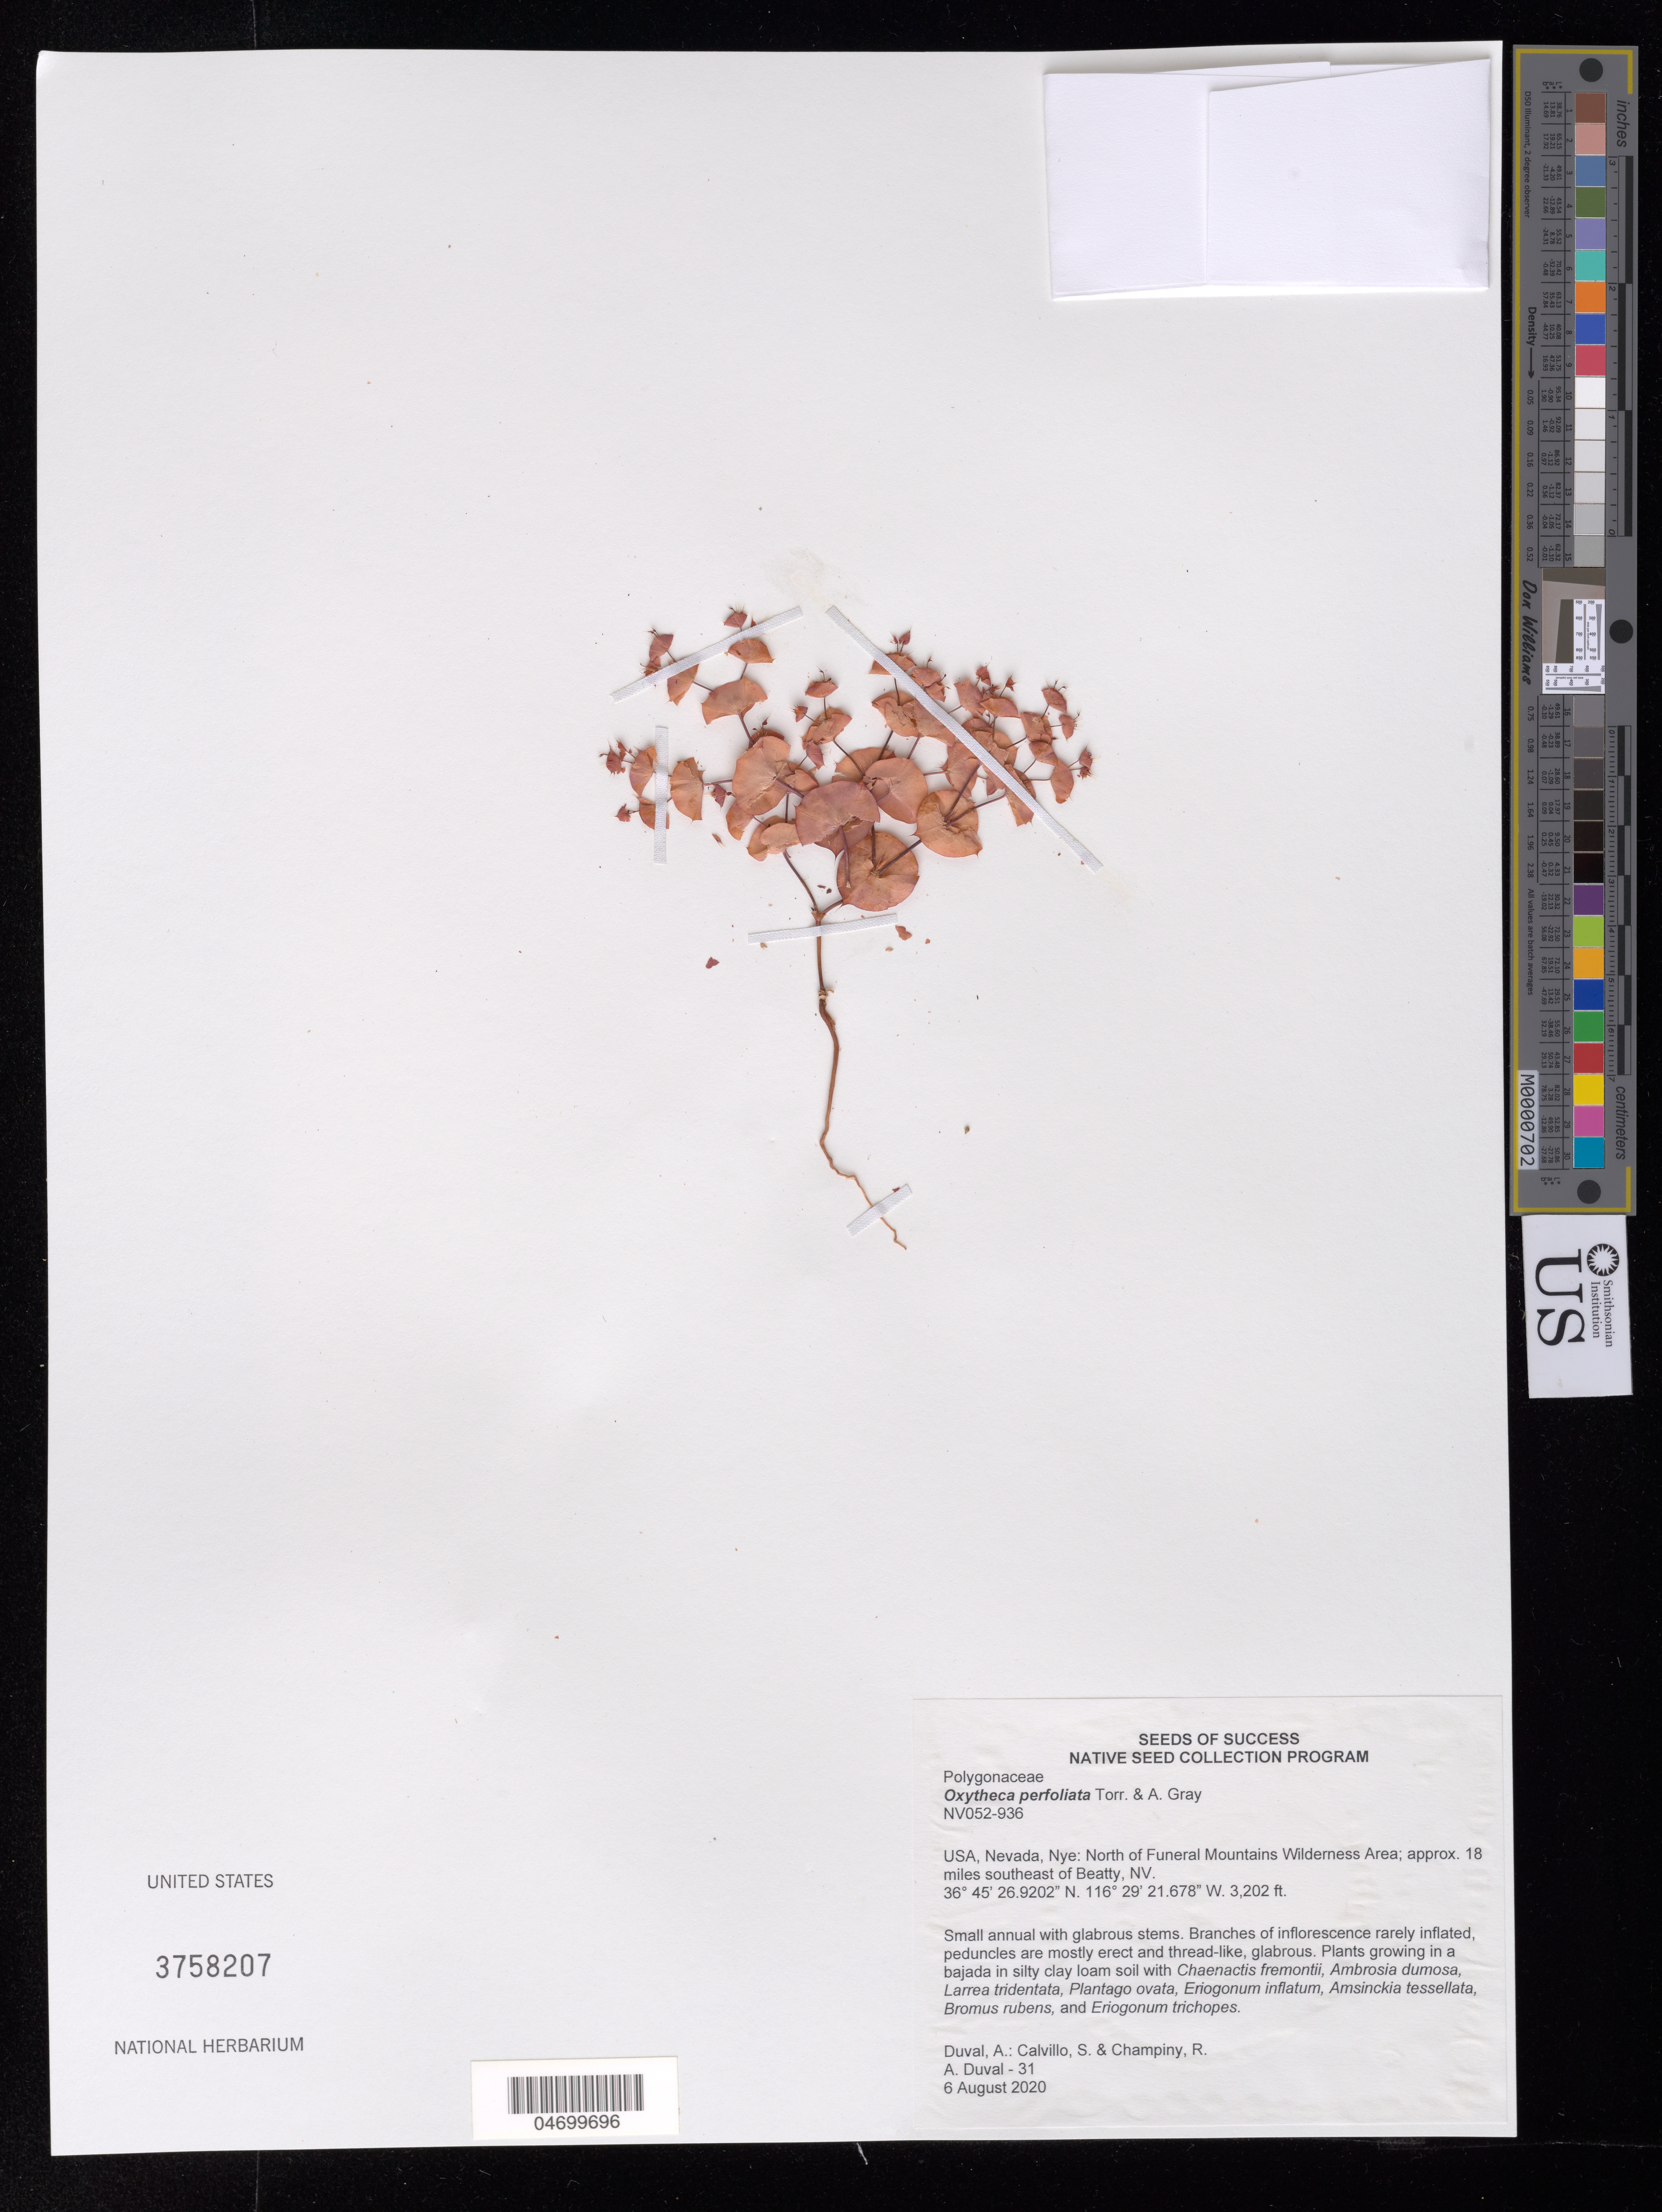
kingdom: Plantae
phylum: Tracheophyta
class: Magnoliopsida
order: Caryophyllales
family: Polygonaceae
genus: Oxytheca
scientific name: Oxytheca perfoliata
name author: Torr. & A. Gray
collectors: A. Duval, S. Calvillo & R. Champiny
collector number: NV052-936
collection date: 2020-08-06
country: United States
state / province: Nevada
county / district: Nye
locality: N of Funeral Mtns Willderness Area, 18 mi. SE of Beatty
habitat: Bajada in silty clay loam soil. With Ambrosia dumosa, Larrea tridentata, Plantago ovata, Bromus rubens.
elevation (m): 976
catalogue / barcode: US 3758207